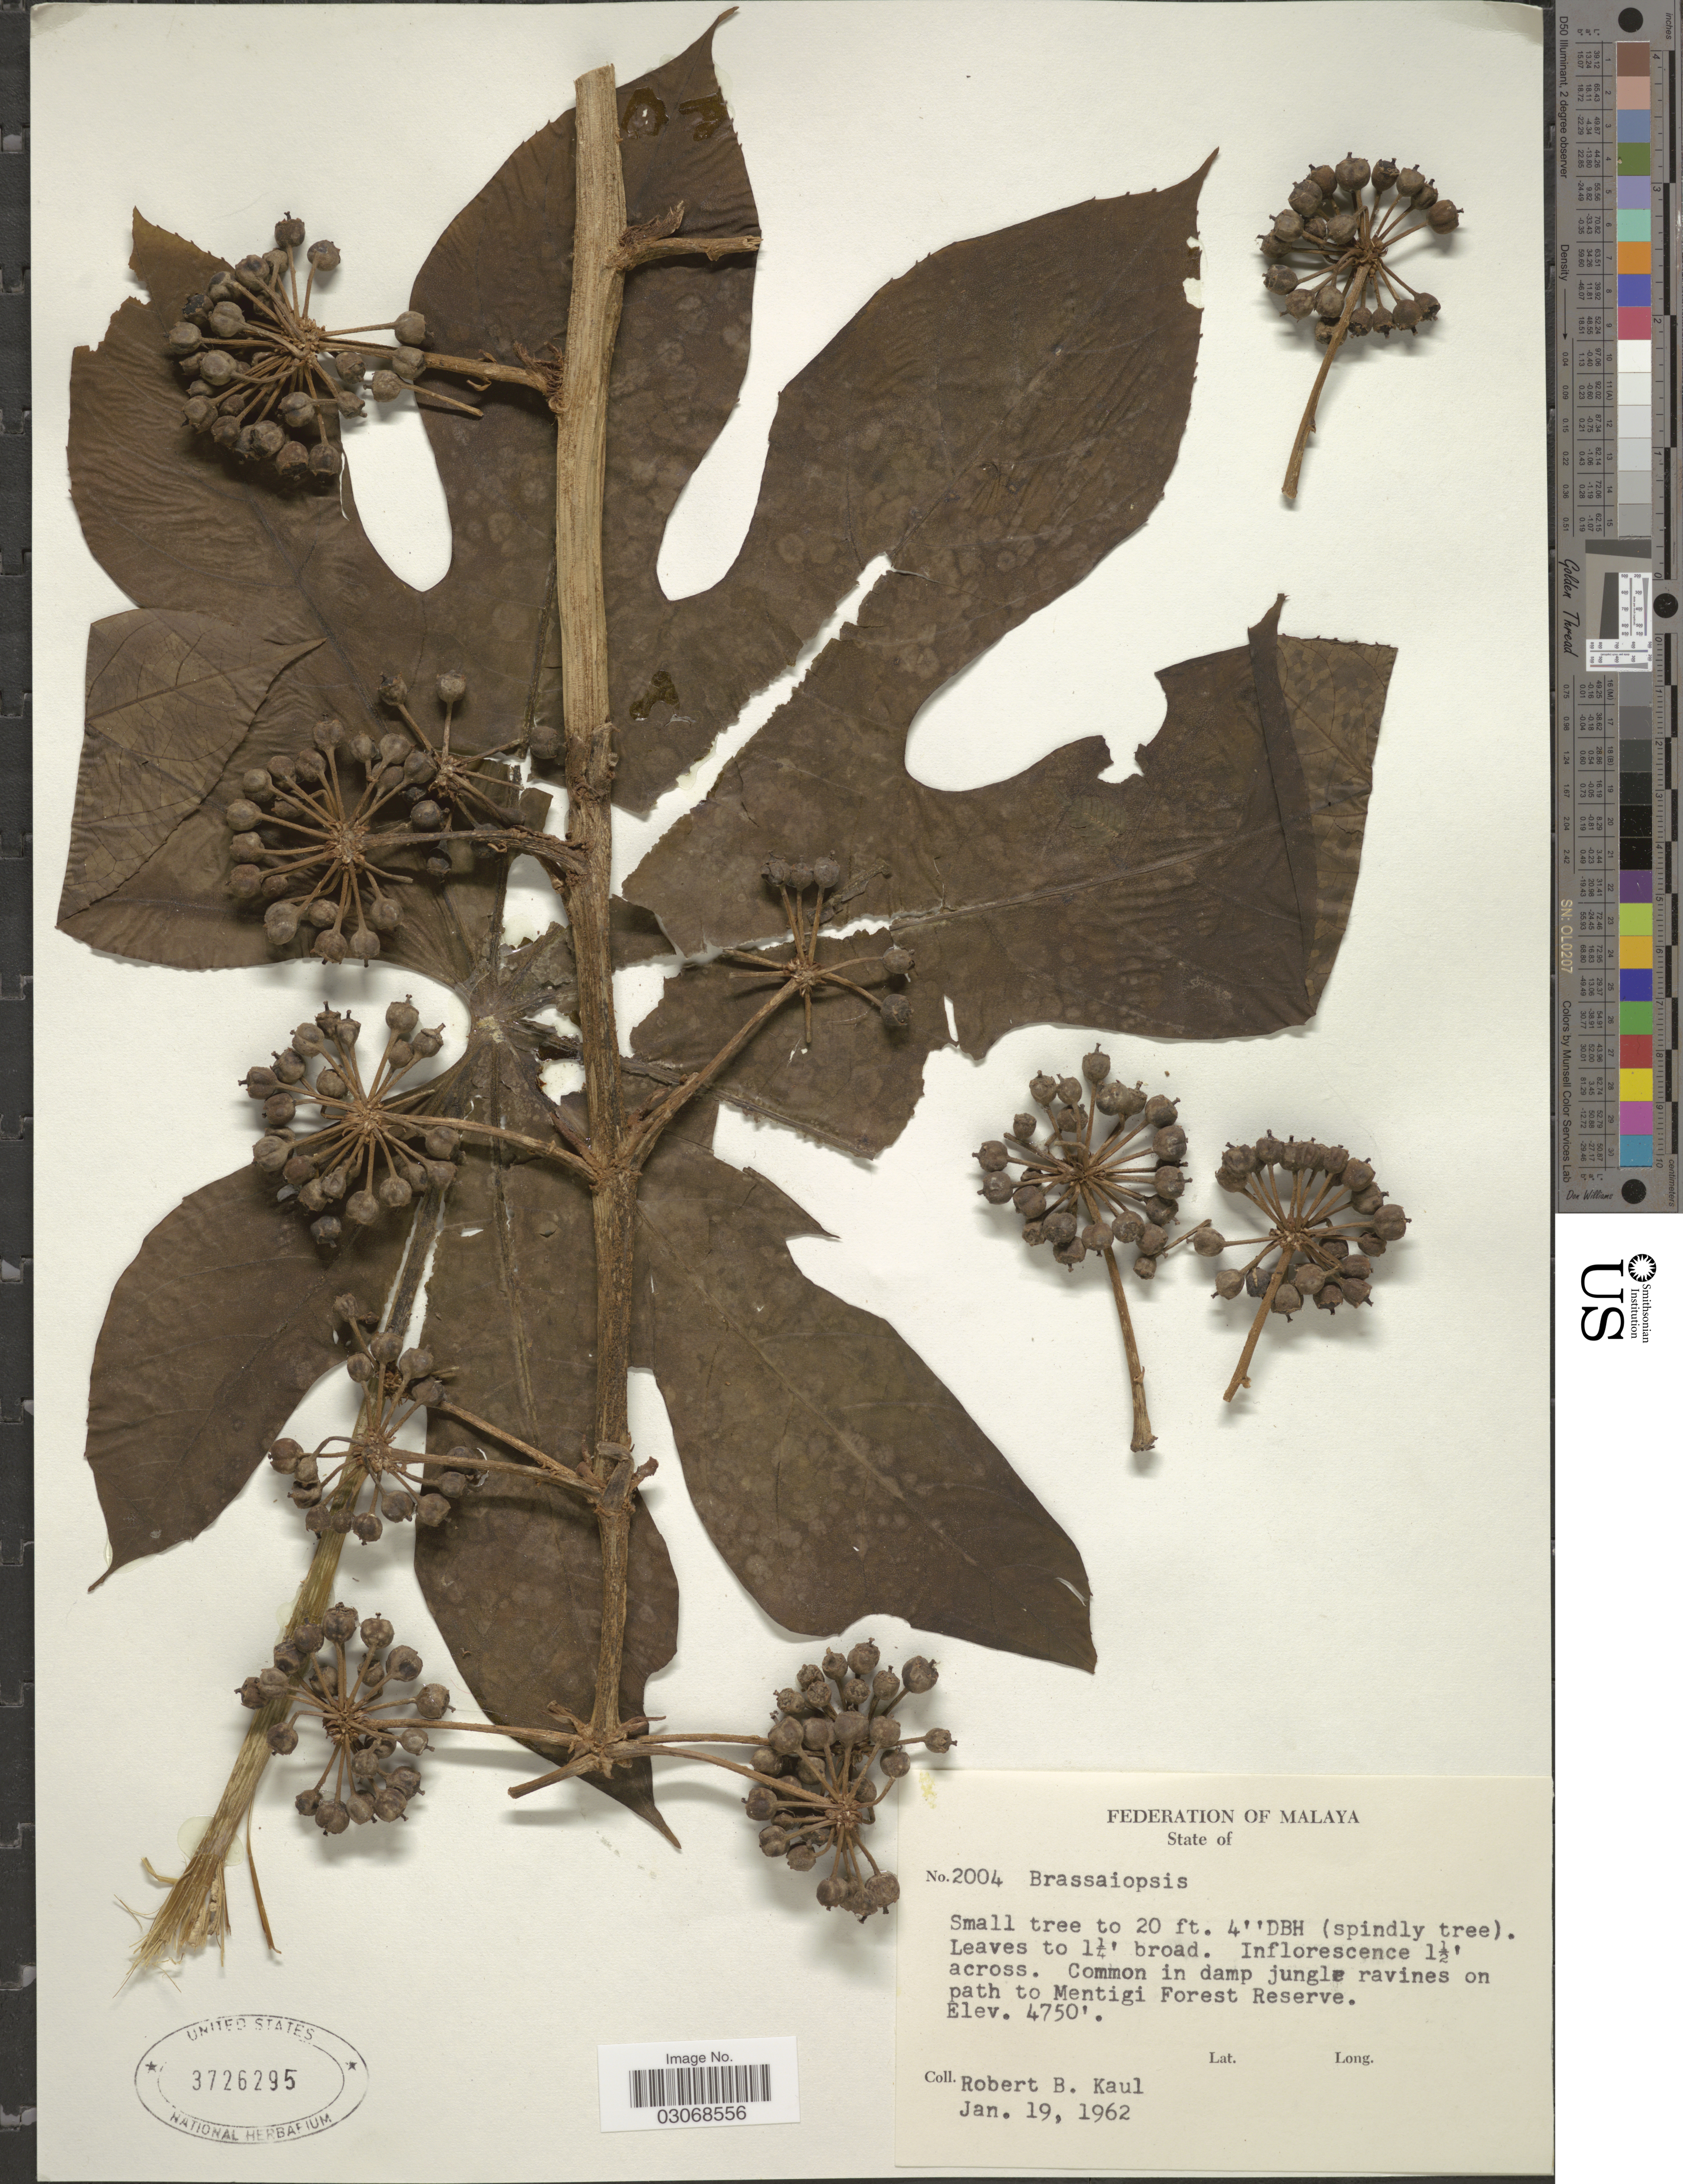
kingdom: Plantae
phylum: Tracheophyta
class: Magnoliopsida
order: Apiales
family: Araliaceae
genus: Brassaiopsis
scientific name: Brassaiopsis sp.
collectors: R. Kaul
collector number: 2004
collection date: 1962-01-19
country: Malaysia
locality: Federation of Malaya, Common in damp jungle ravines on path to Mentigi Forest Reserve.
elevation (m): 1448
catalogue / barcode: US 3726295